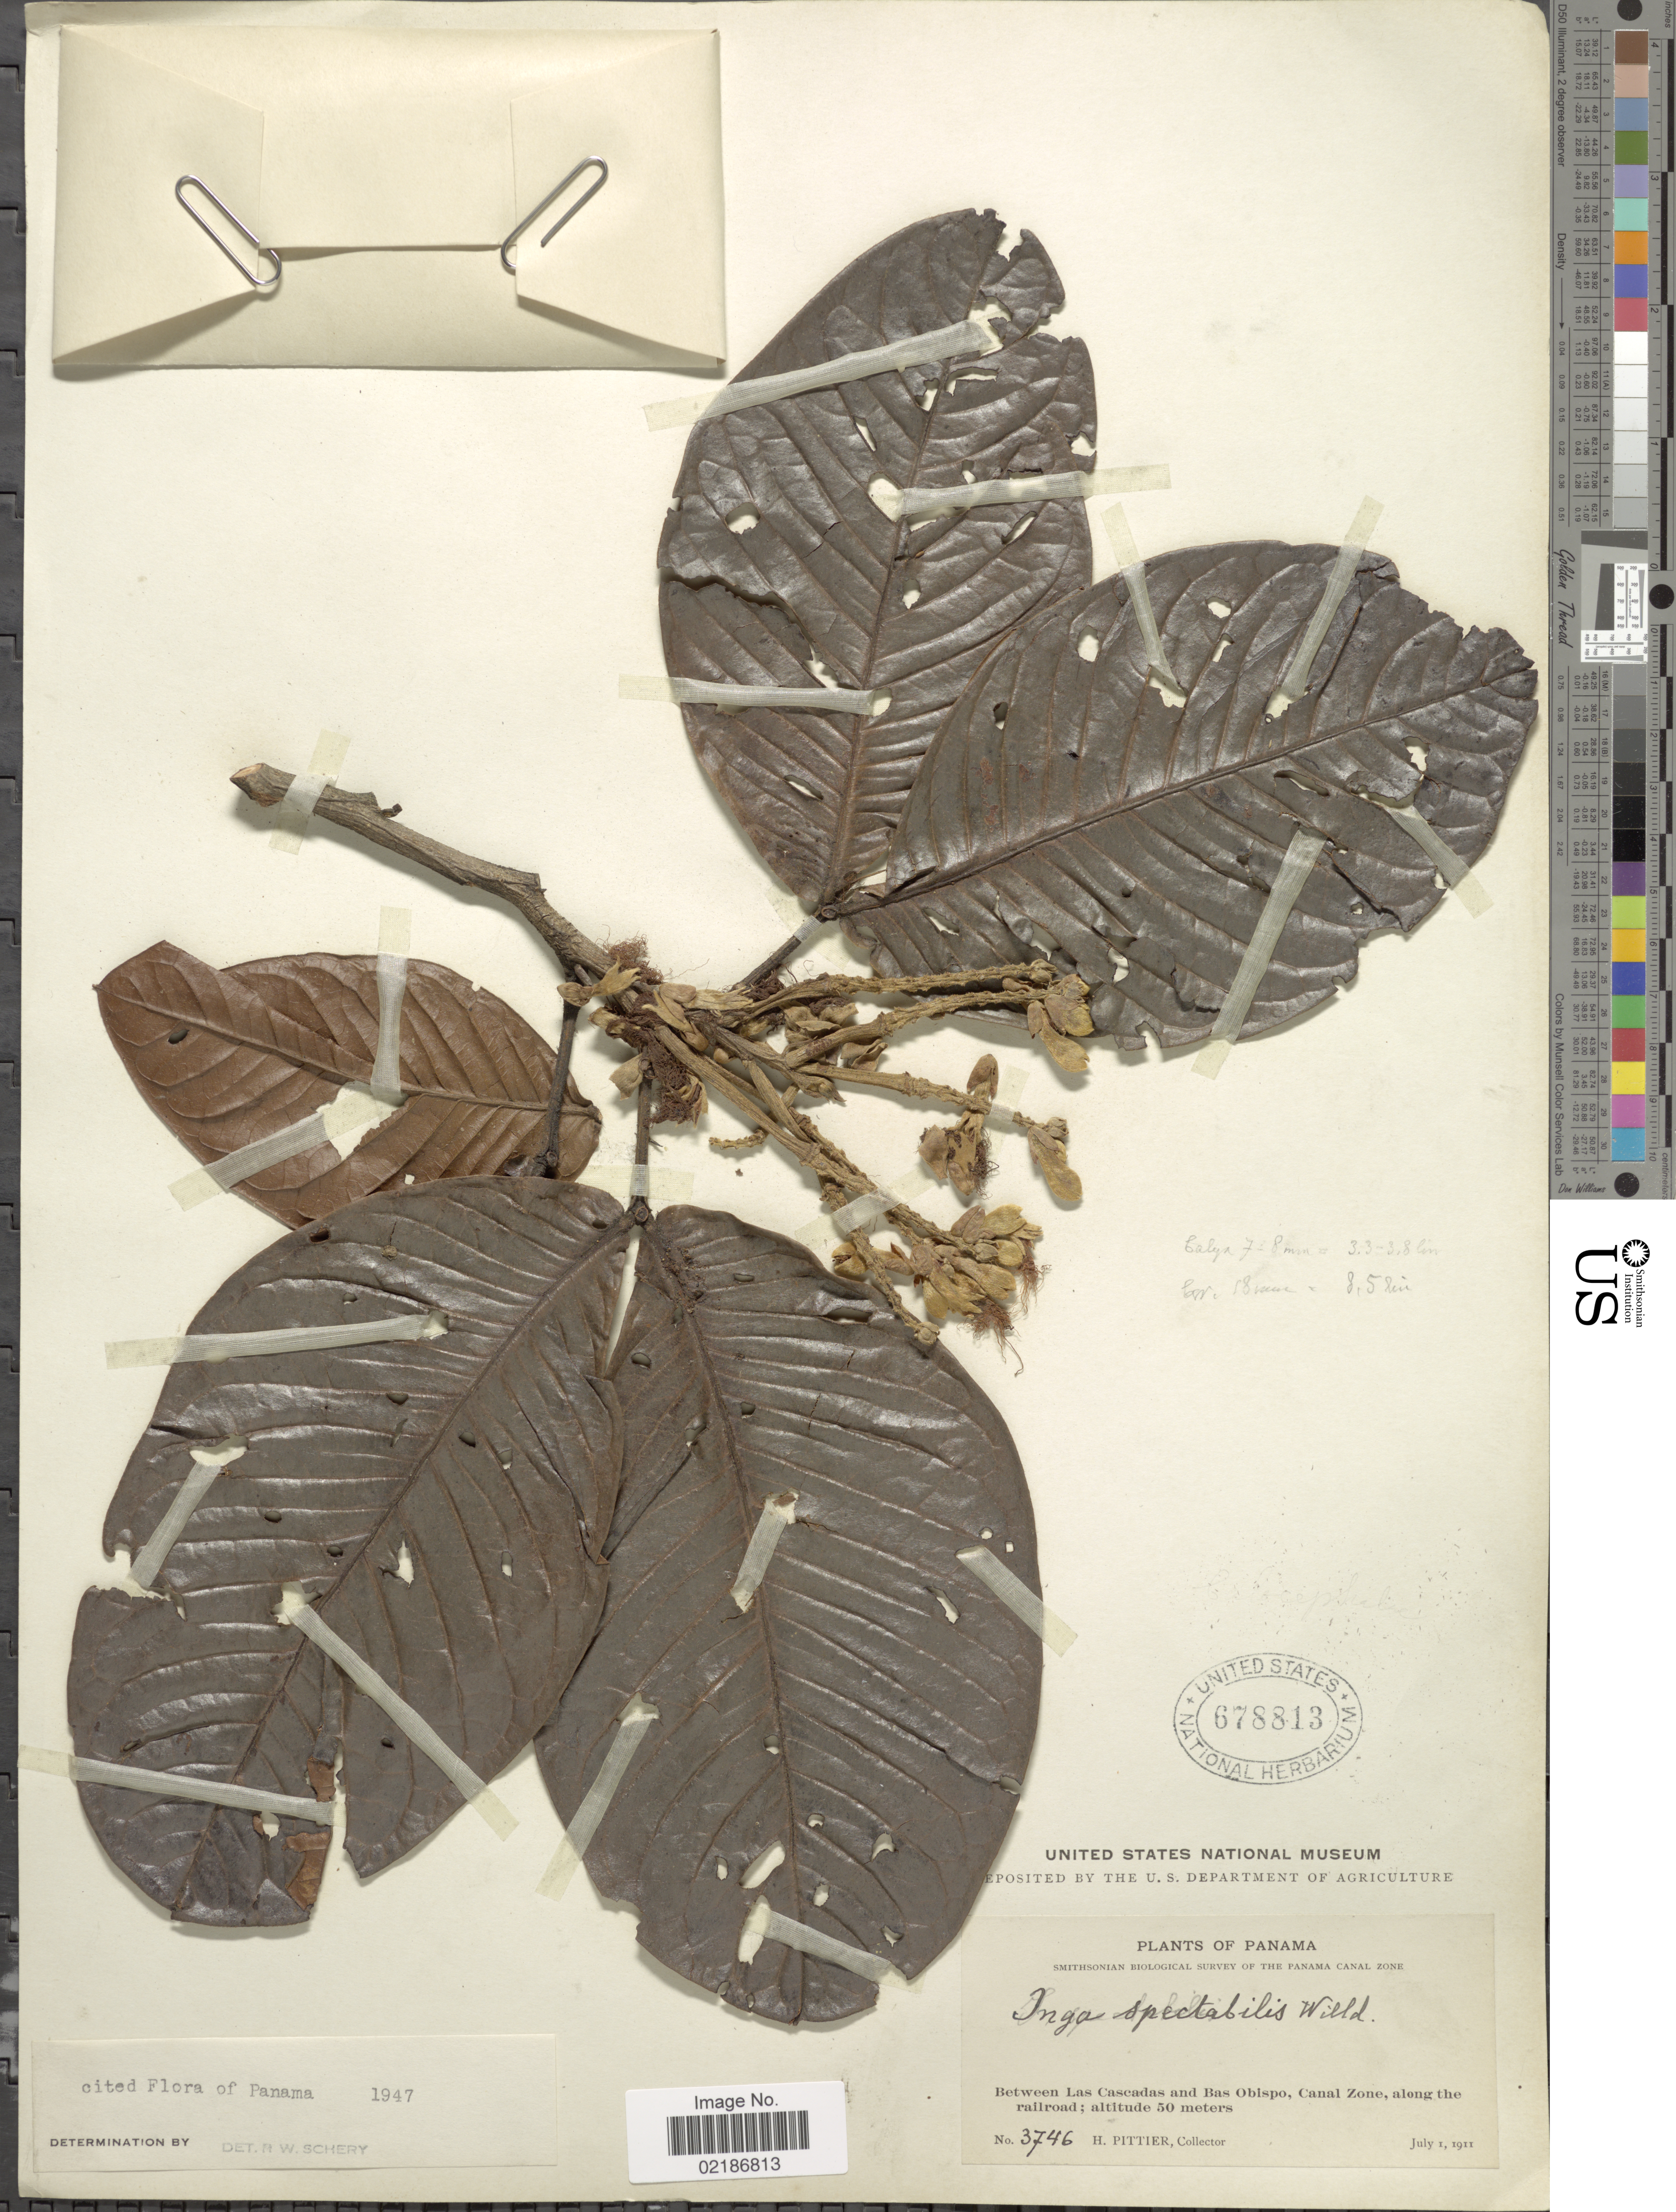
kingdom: Plantae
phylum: Tracheophyta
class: Magnoliopsida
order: Fabales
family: Fabaceae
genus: Inga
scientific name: Inga spectabilis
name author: (Vahl) Willd.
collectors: H. F. Pittier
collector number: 3746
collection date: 1911-07-01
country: Panama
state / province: Colón / Panamá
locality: Between Las Cascadas and Bas Obispo, Canal Zone, along the railroad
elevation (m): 50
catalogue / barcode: US 678813